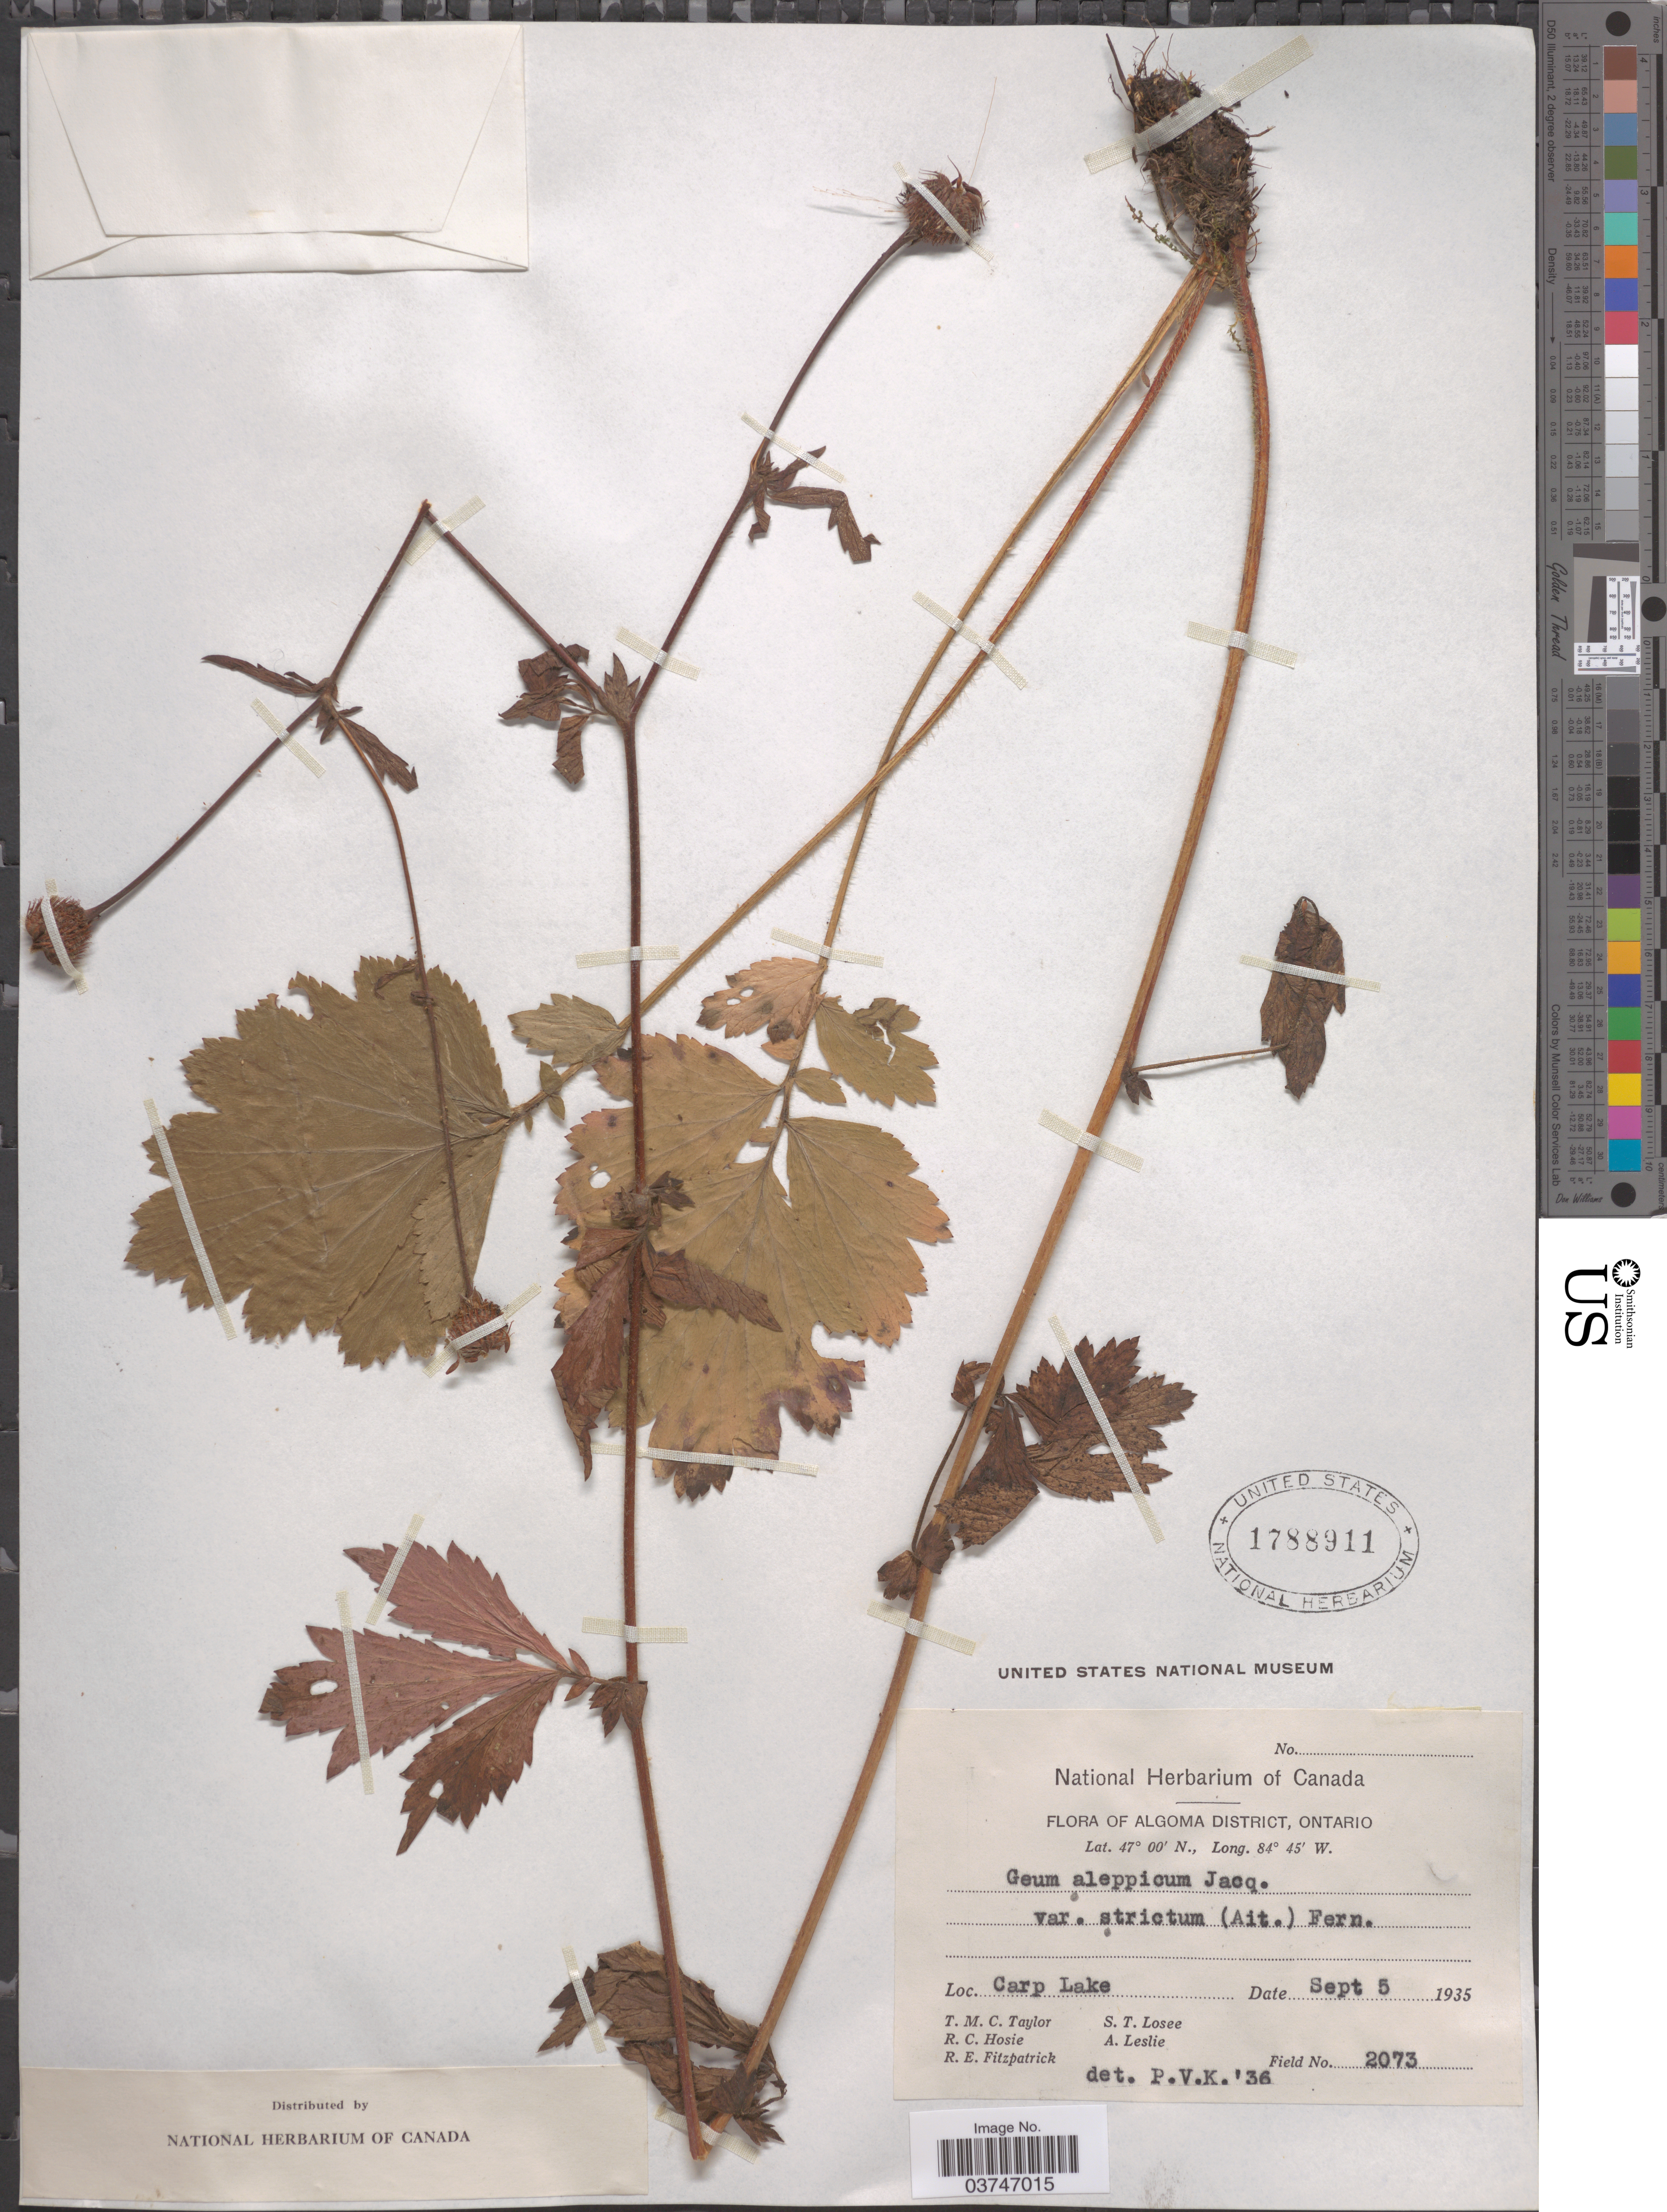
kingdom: Plantae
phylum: Tracheophyta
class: Magnoliopsida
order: Rosales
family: Rosaceae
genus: Geum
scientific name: Geum aleppicum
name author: Jacq.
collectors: T. M. C. Taylor, R. Hosie, R. Fitzpatrick, S. Losee & A. Leslie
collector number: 2073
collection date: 1935-09-05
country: Canada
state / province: Ontario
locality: Algoma District. Carp Lake.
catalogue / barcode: US 1788911